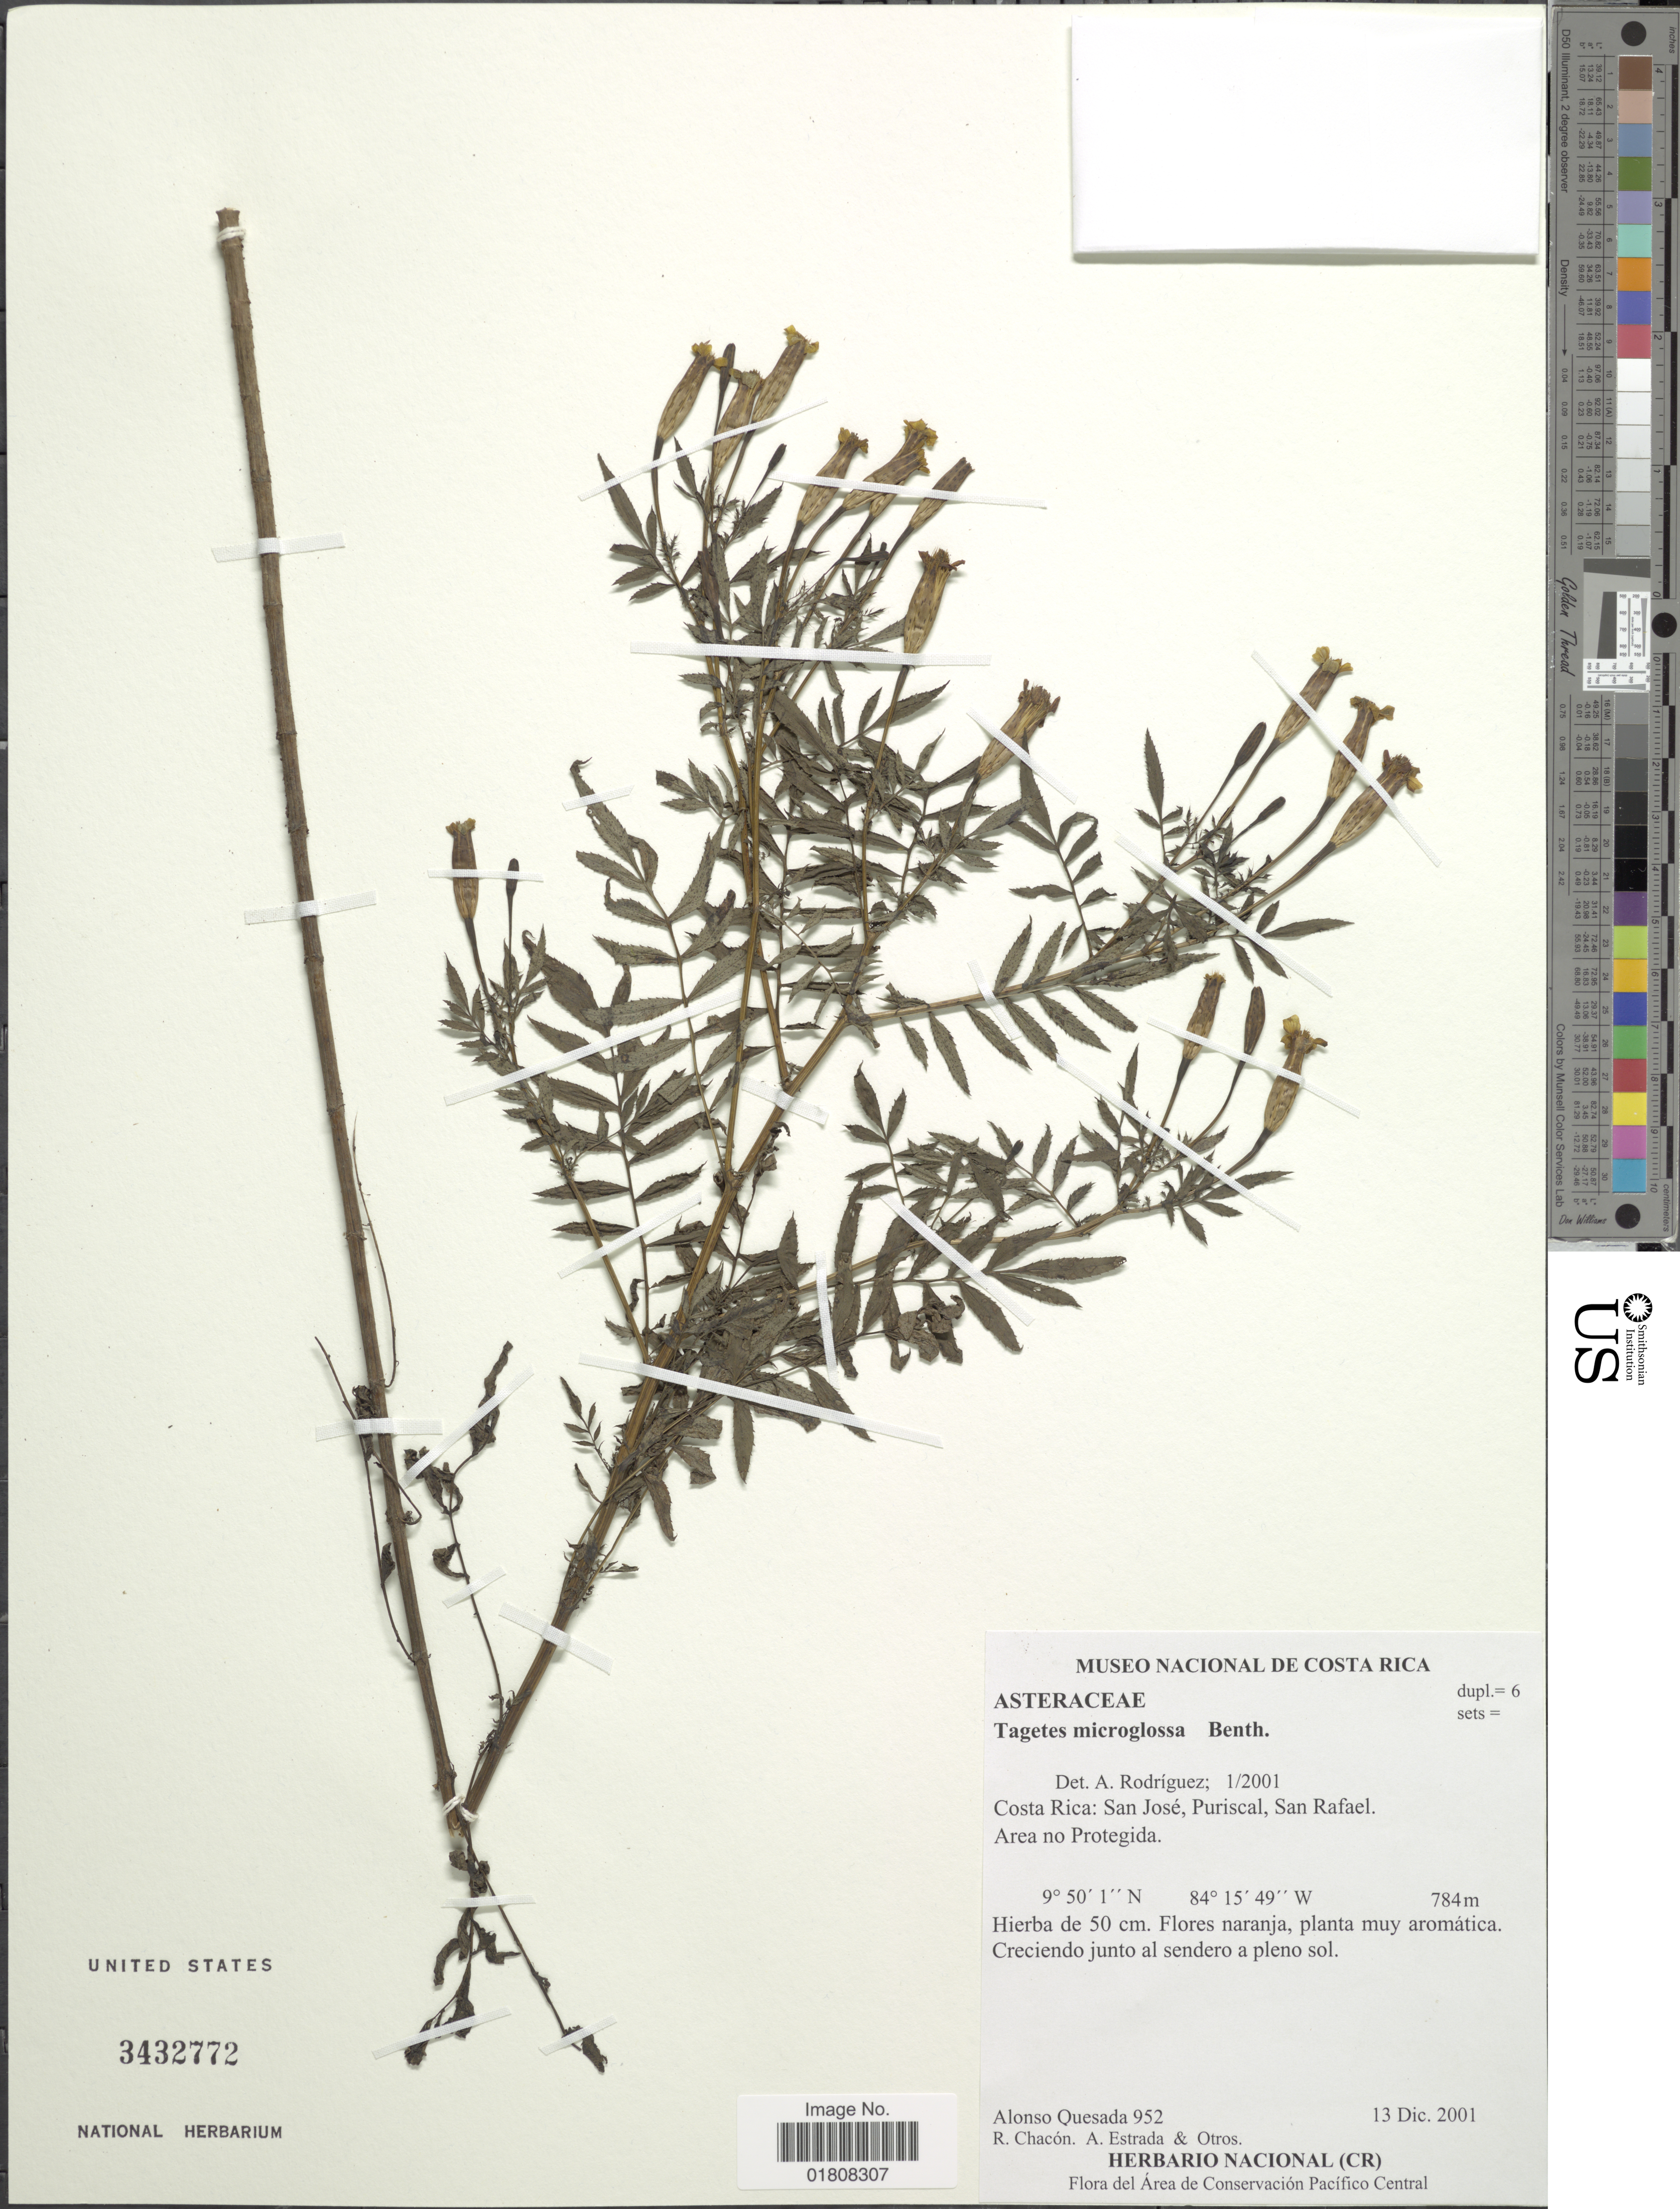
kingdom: Plantae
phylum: Tracheophyta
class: Magnoliopsida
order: Asterales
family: Asteraceae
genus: Tagetes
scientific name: Tagetes oligocephala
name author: DC.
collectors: A. Quesada, A. Estrada & et al.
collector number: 952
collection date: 2001-12-13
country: Costa Rica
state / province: San José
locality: Puriscal, San Rafael, area no Protegida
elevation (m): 784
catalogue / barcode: US 3432772